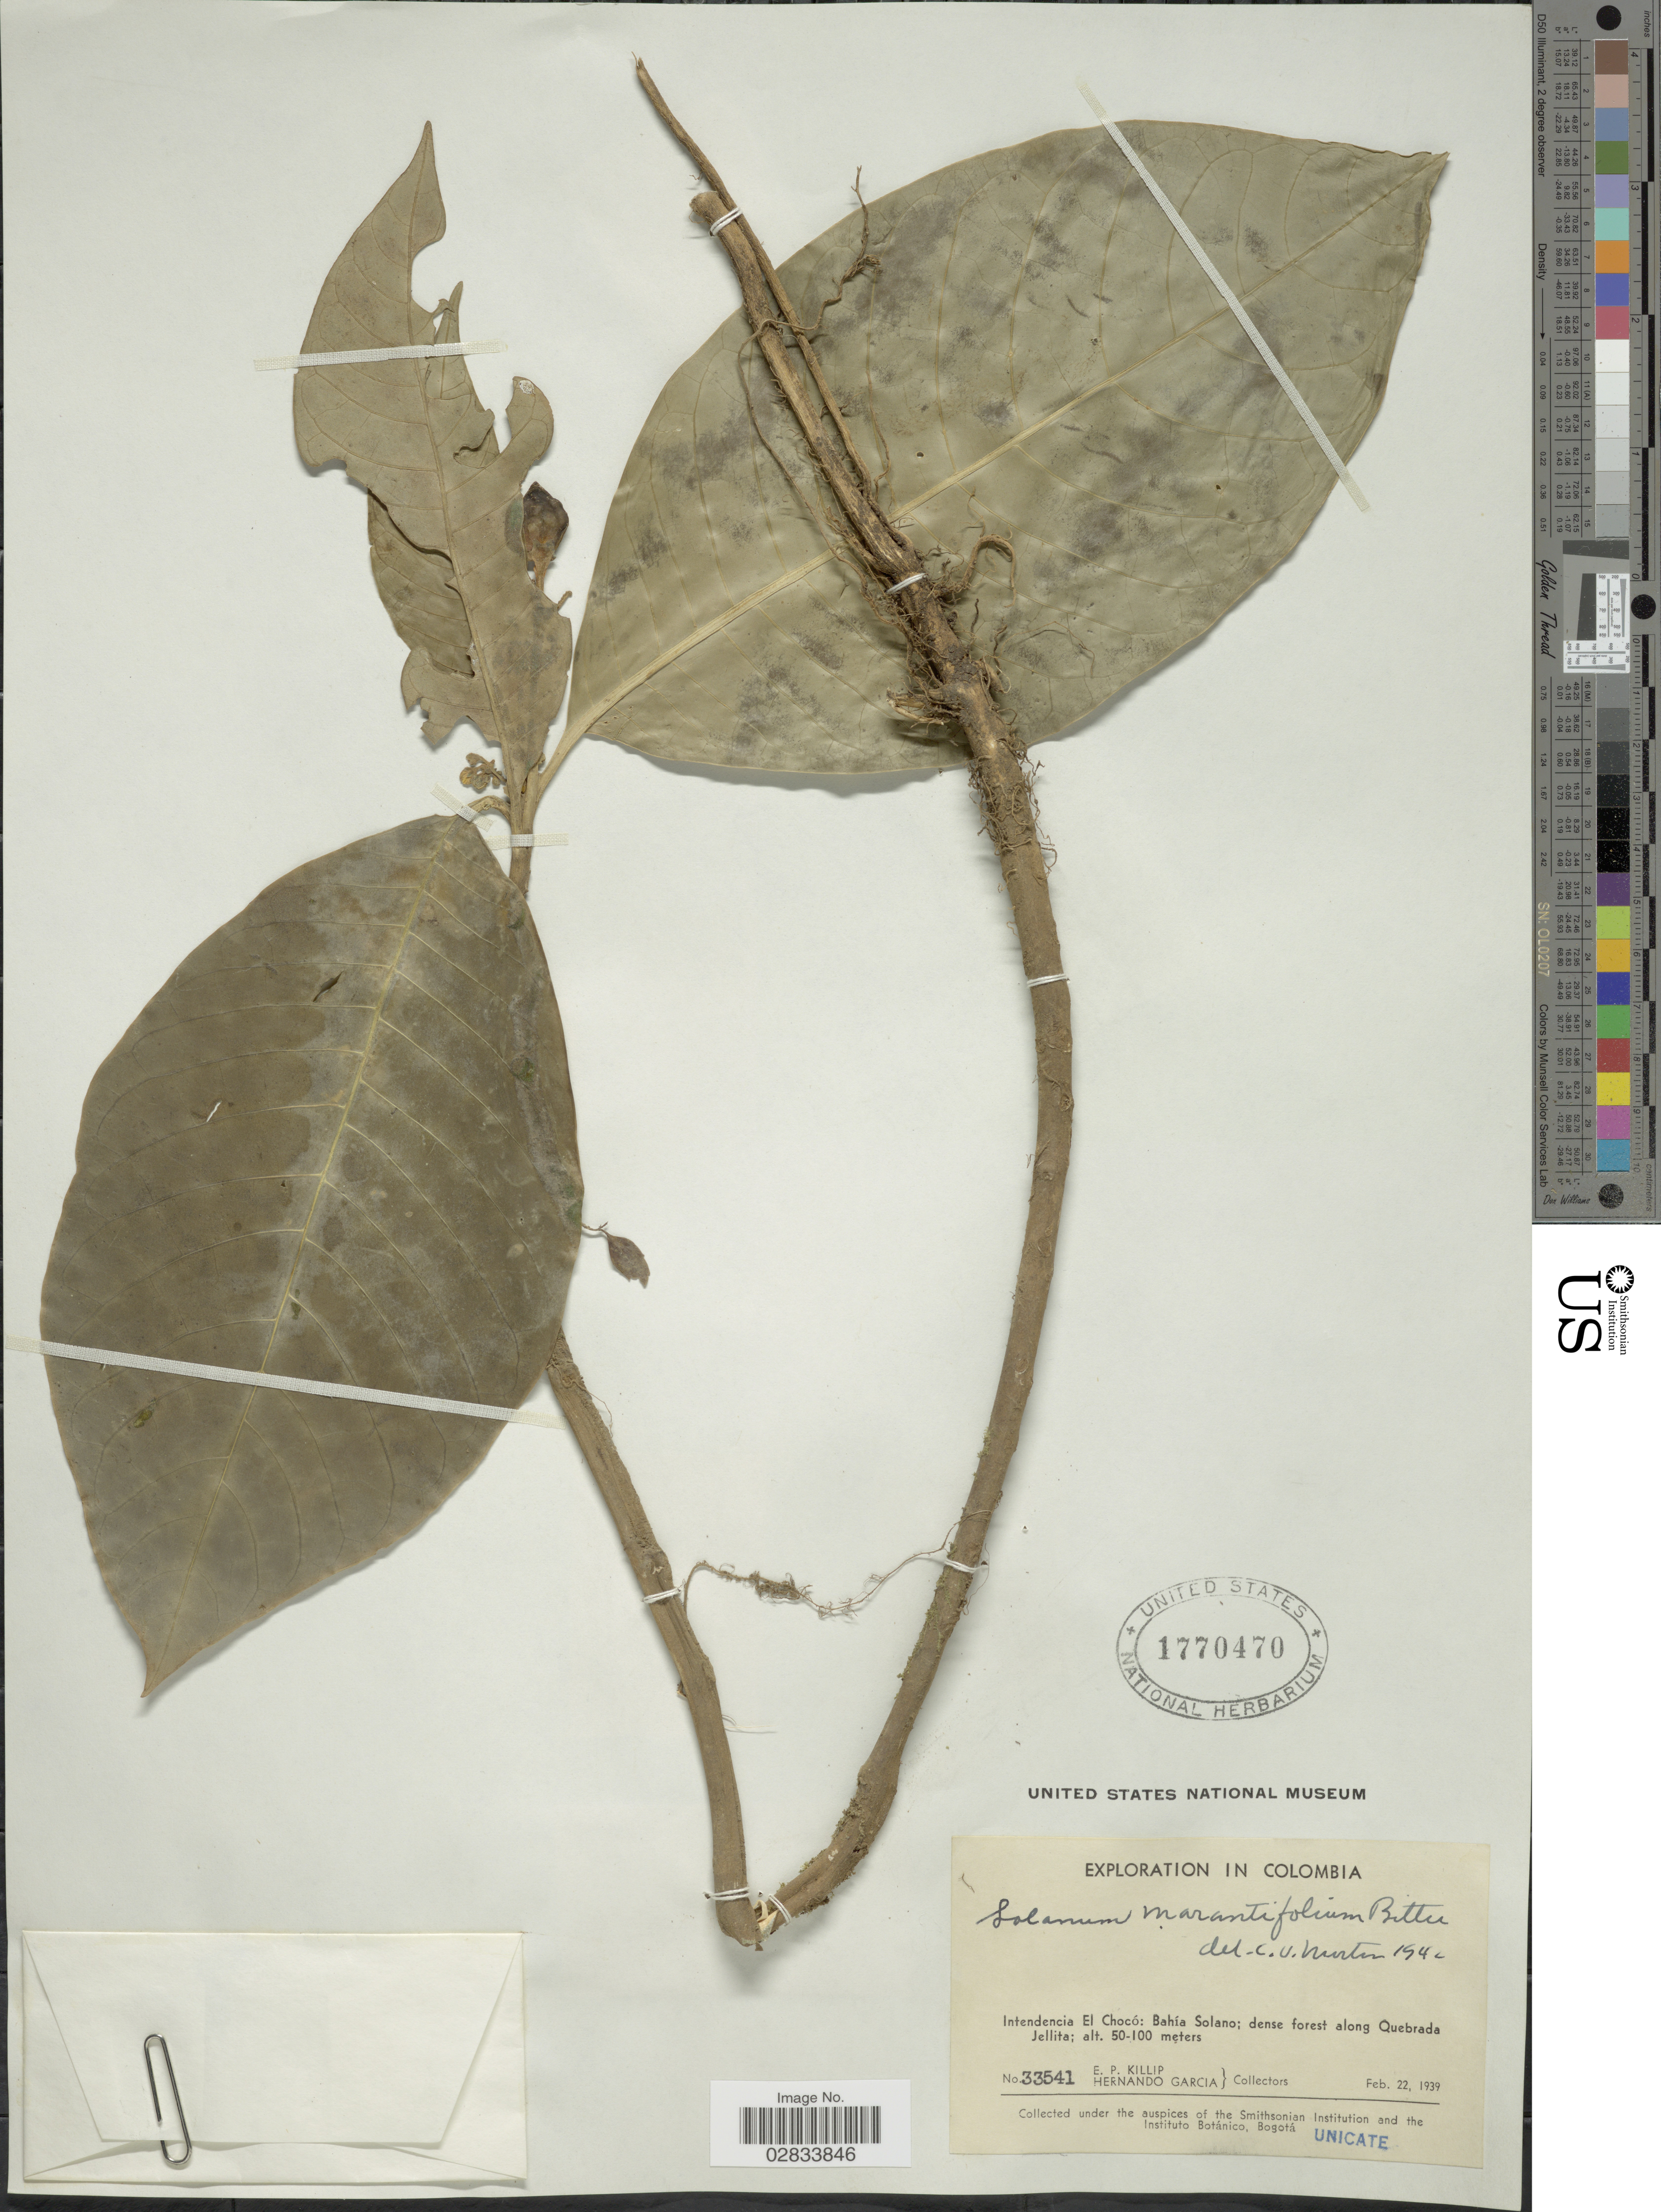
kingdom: Plantae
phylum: Tracheophyta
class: Magnoliopsida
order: Solanales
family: Solanaceae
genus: Solanum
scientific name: Solanum marantifolium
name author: Bitter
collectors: E. P. Killip & H. Garcia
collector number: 33541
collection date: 1939-02-22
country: Colombia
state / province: Chocó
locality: Intendencia El Chocó: Bahía Solano; dense forest along Quebrada Jellita.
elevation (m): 50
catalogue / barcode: US 1770470